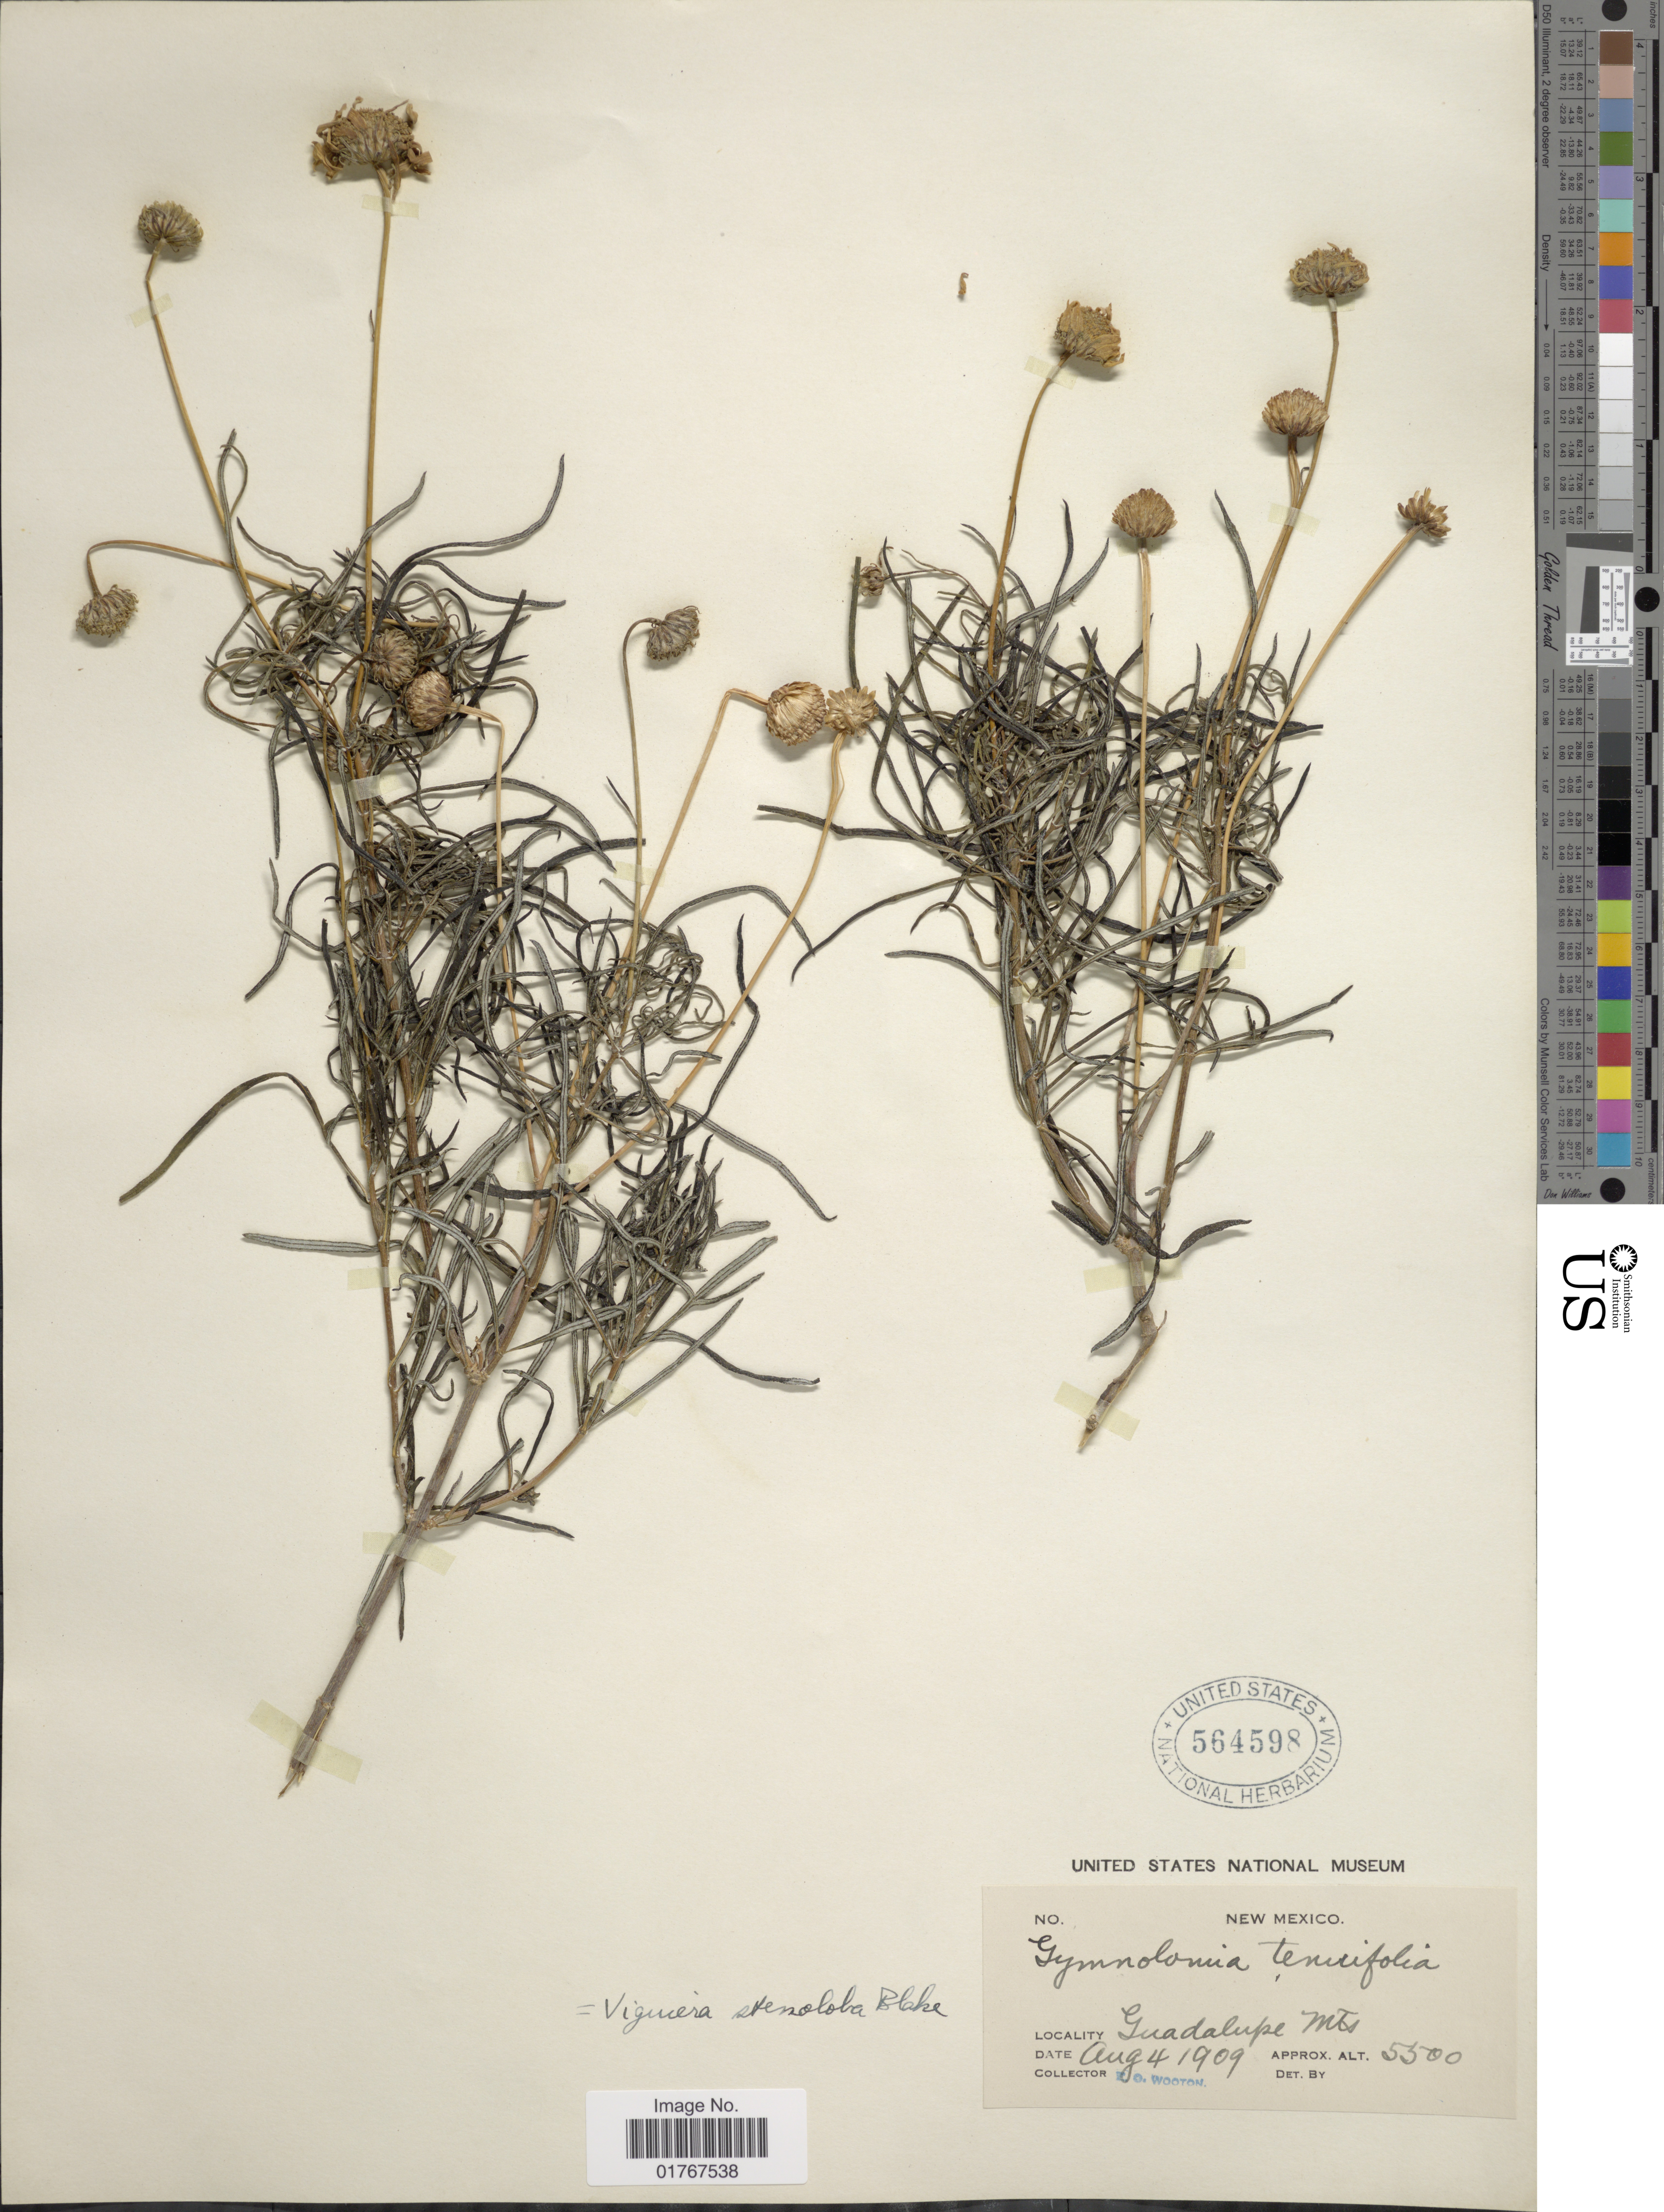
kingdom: Plantae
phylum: Tracheophyta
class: Magnoliopsida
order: Asterales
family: Asteraceae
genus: Viguiera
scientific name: Viguiera stenoloba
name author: S.F. Blake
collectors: E. O. Wooton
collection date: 1909-08-04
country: United States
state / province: New Mexico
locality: Guadalupe Mts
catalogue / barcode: US 564598